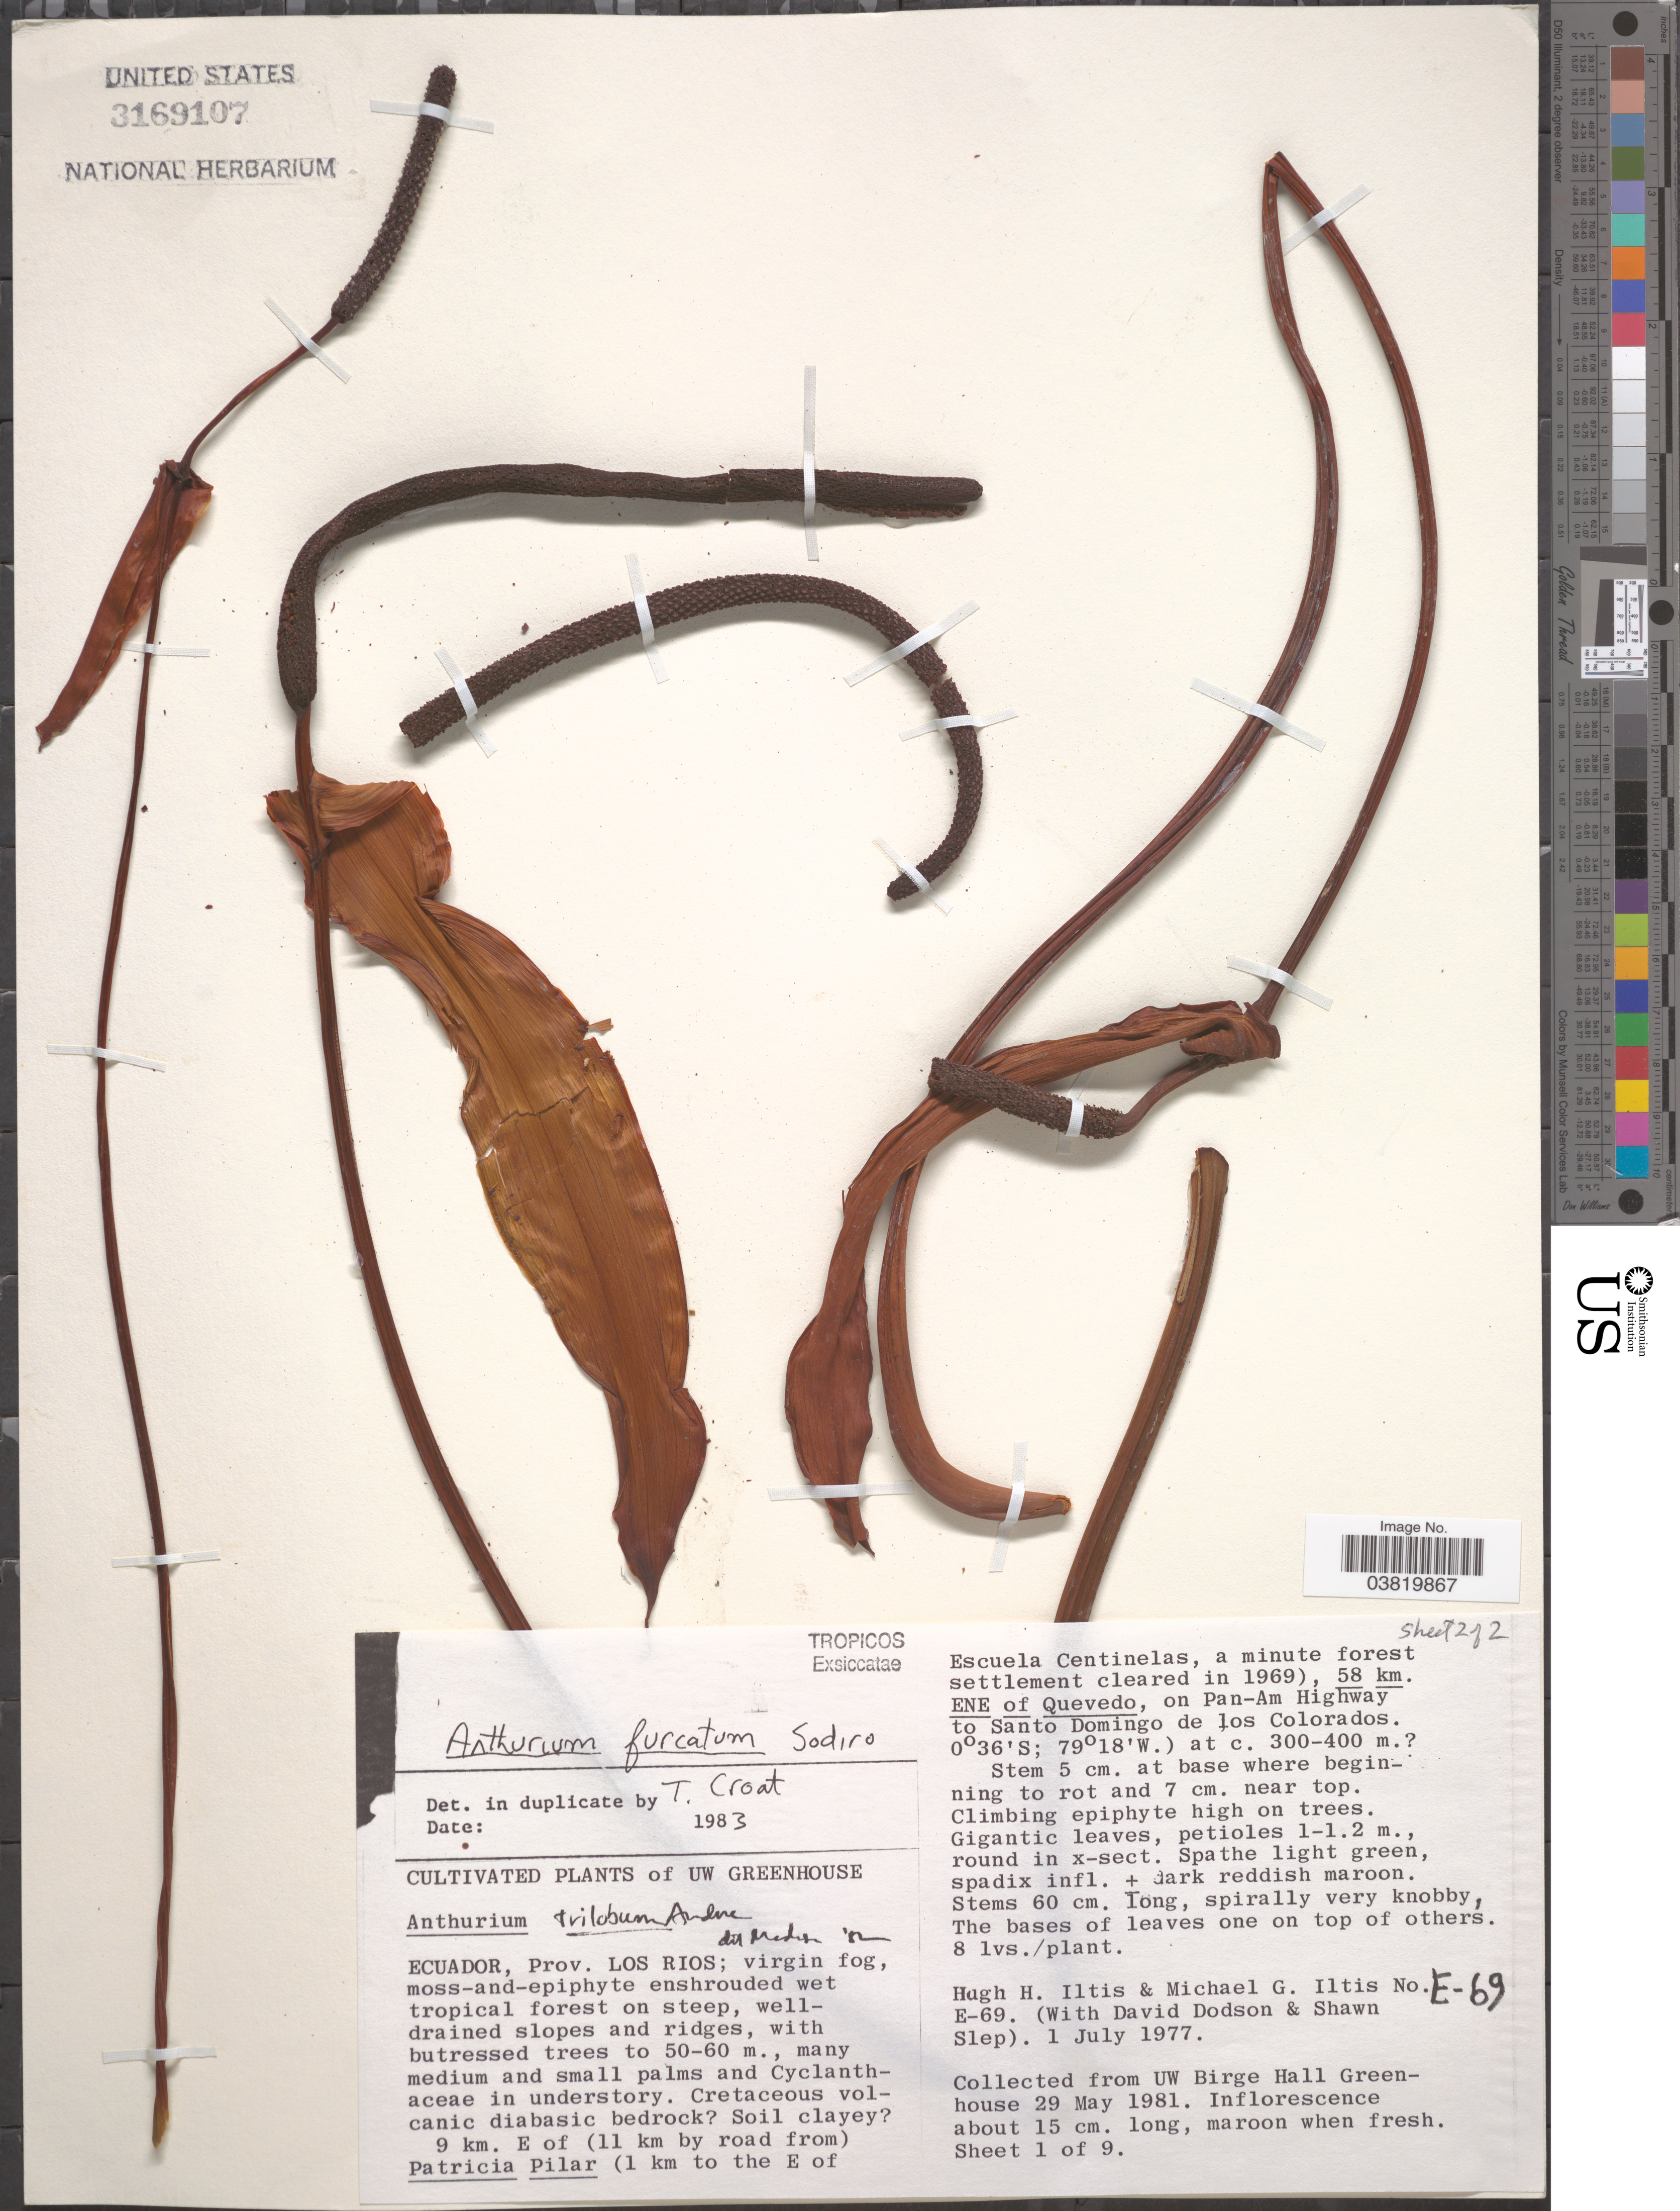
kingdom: Plantae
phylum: Tracheophyta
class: Liliopsida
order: Alismatales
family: Araceae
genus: Anthurium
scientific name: Anthurium furcatum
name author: Sodiro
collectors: H. Iltis, M. G. Iltis, D. Dodson & S. Slep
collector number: E-69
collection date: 1977-07-01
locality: UW Greenhouse.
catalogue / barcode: US 3169107